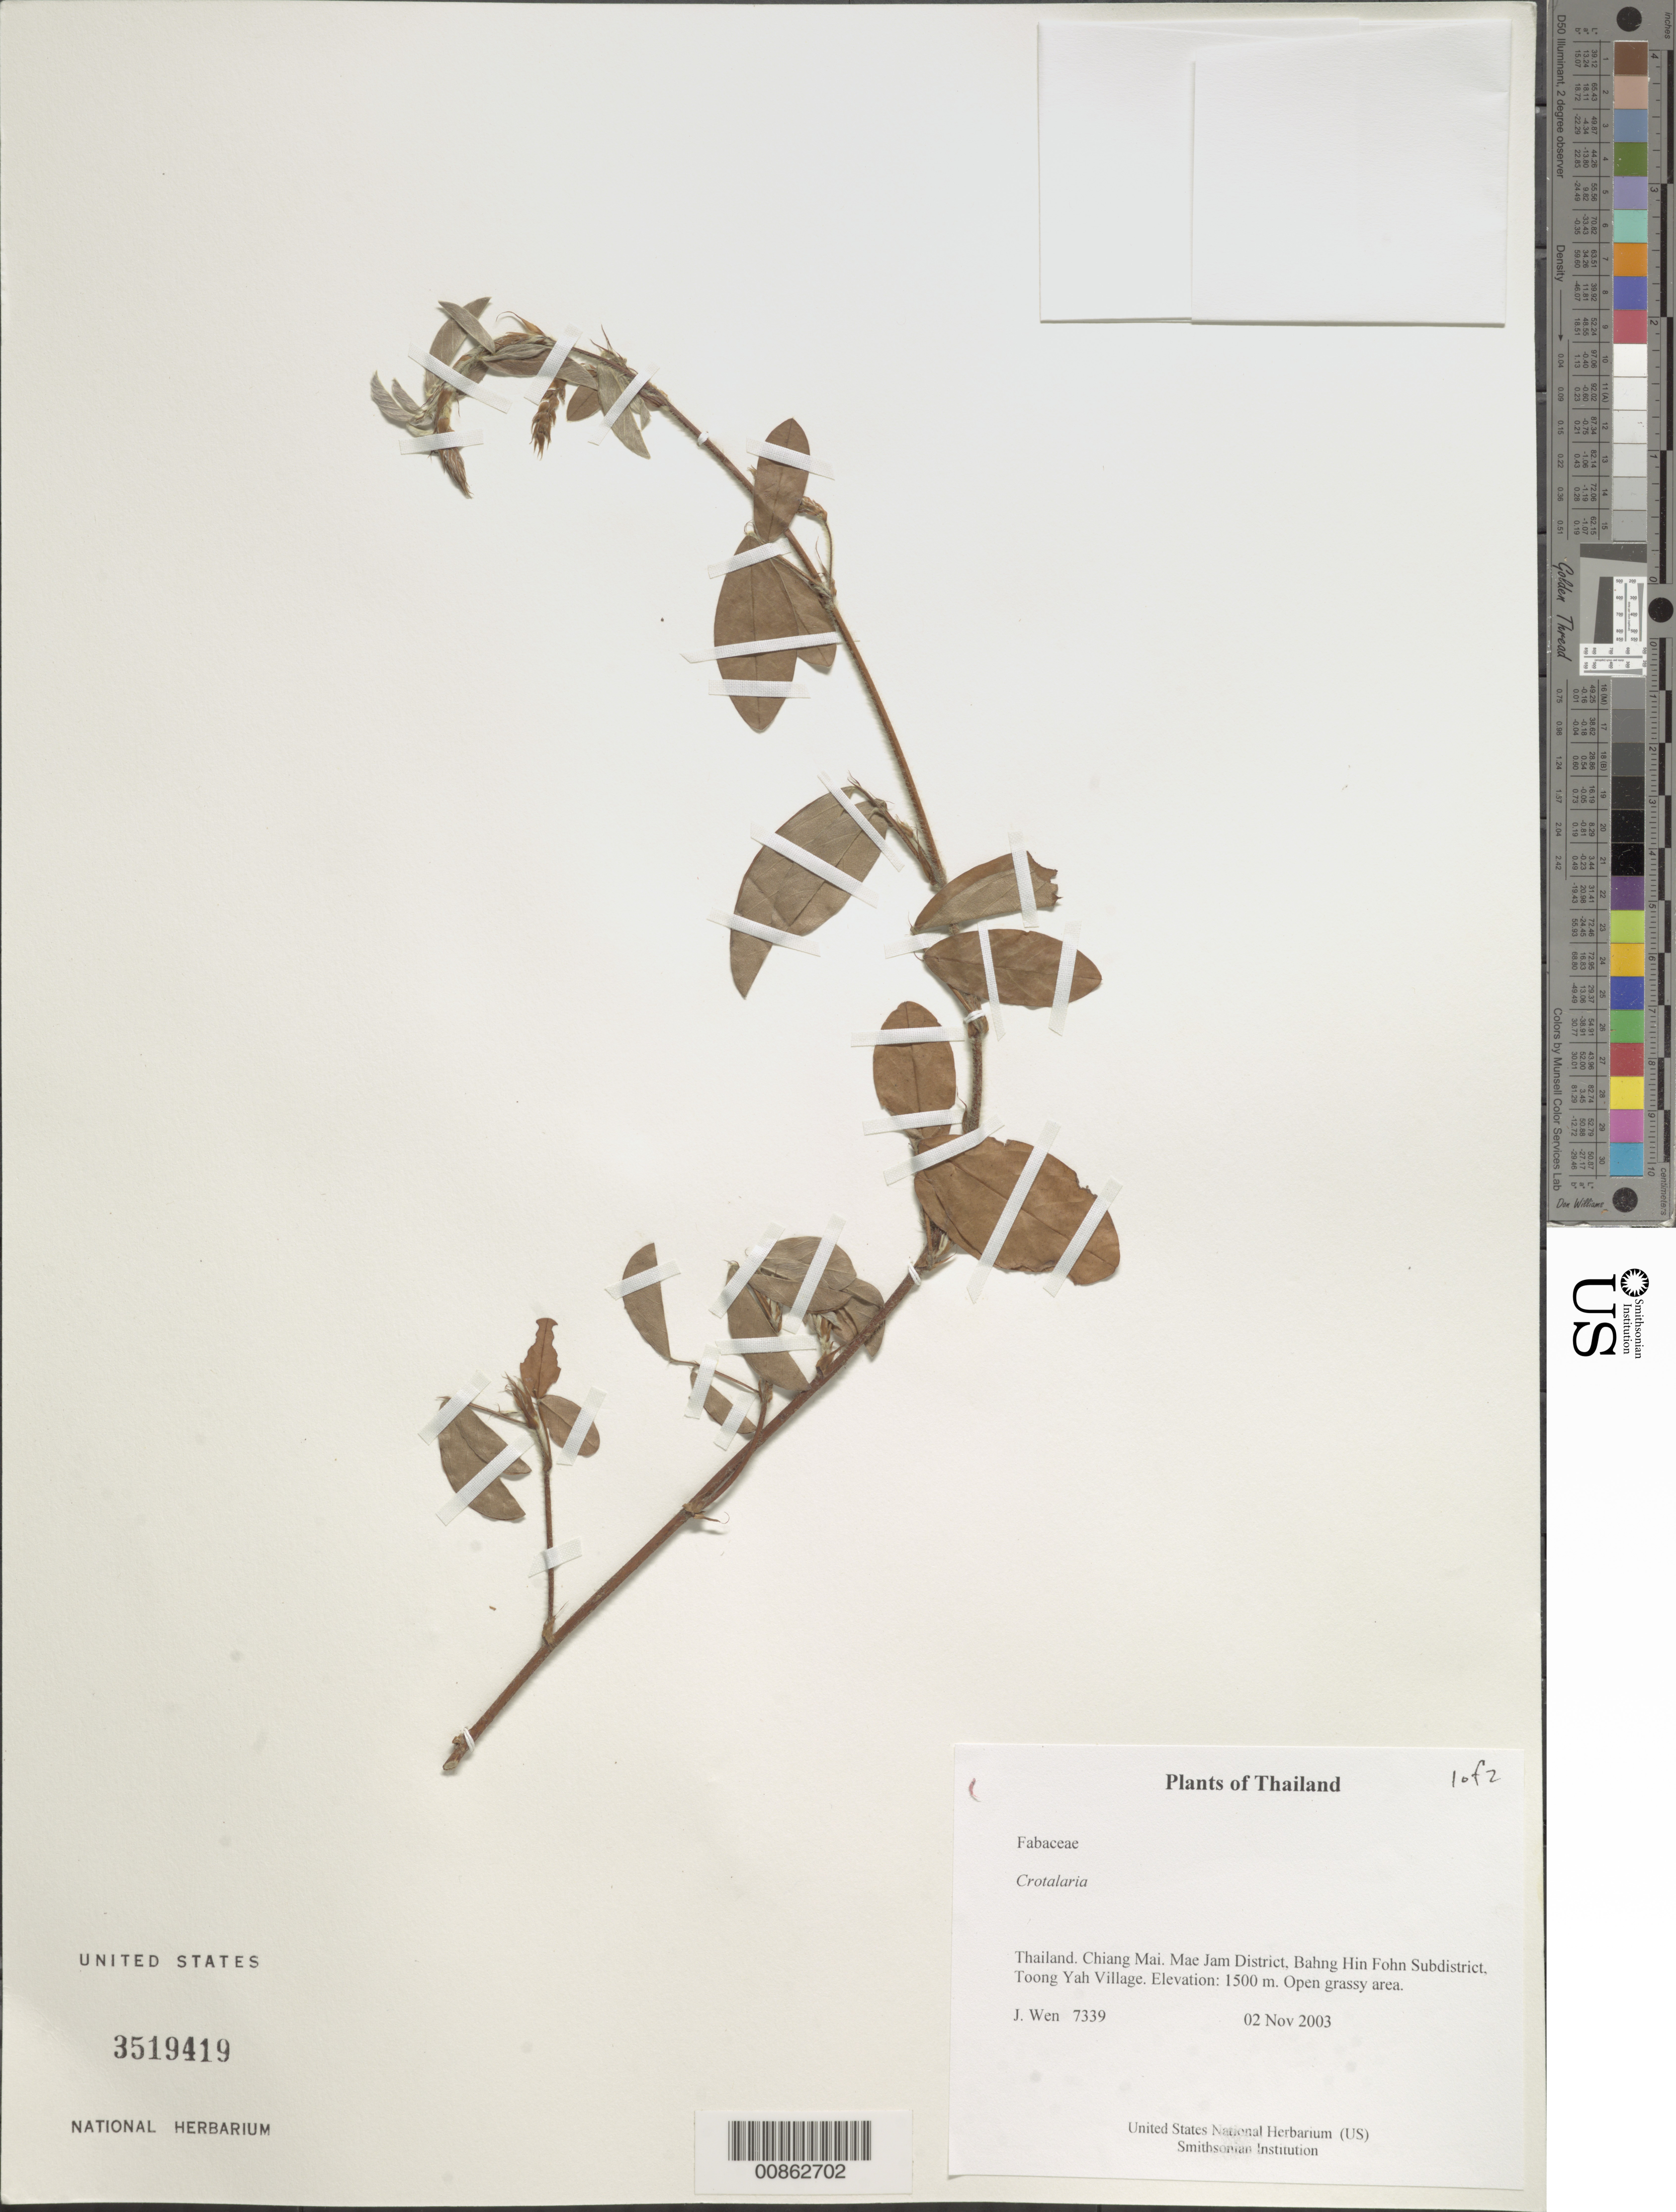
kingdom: Plantae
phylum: Tracheophyta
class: Magnoliopsida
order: Fabales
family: Fabaceae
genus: Crotalaria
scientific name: Crotalaria sp.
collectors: J. Wen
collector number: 7339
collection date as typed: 02 Nov 2003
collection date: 2003-11-02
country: Thailand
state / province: Chiang Mai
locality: Mae Jam District, Bahng Hin Fohn Subdistrict, Toong Yah Village.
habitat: Open grassy area.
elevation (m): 1500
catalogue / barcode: US 3519419